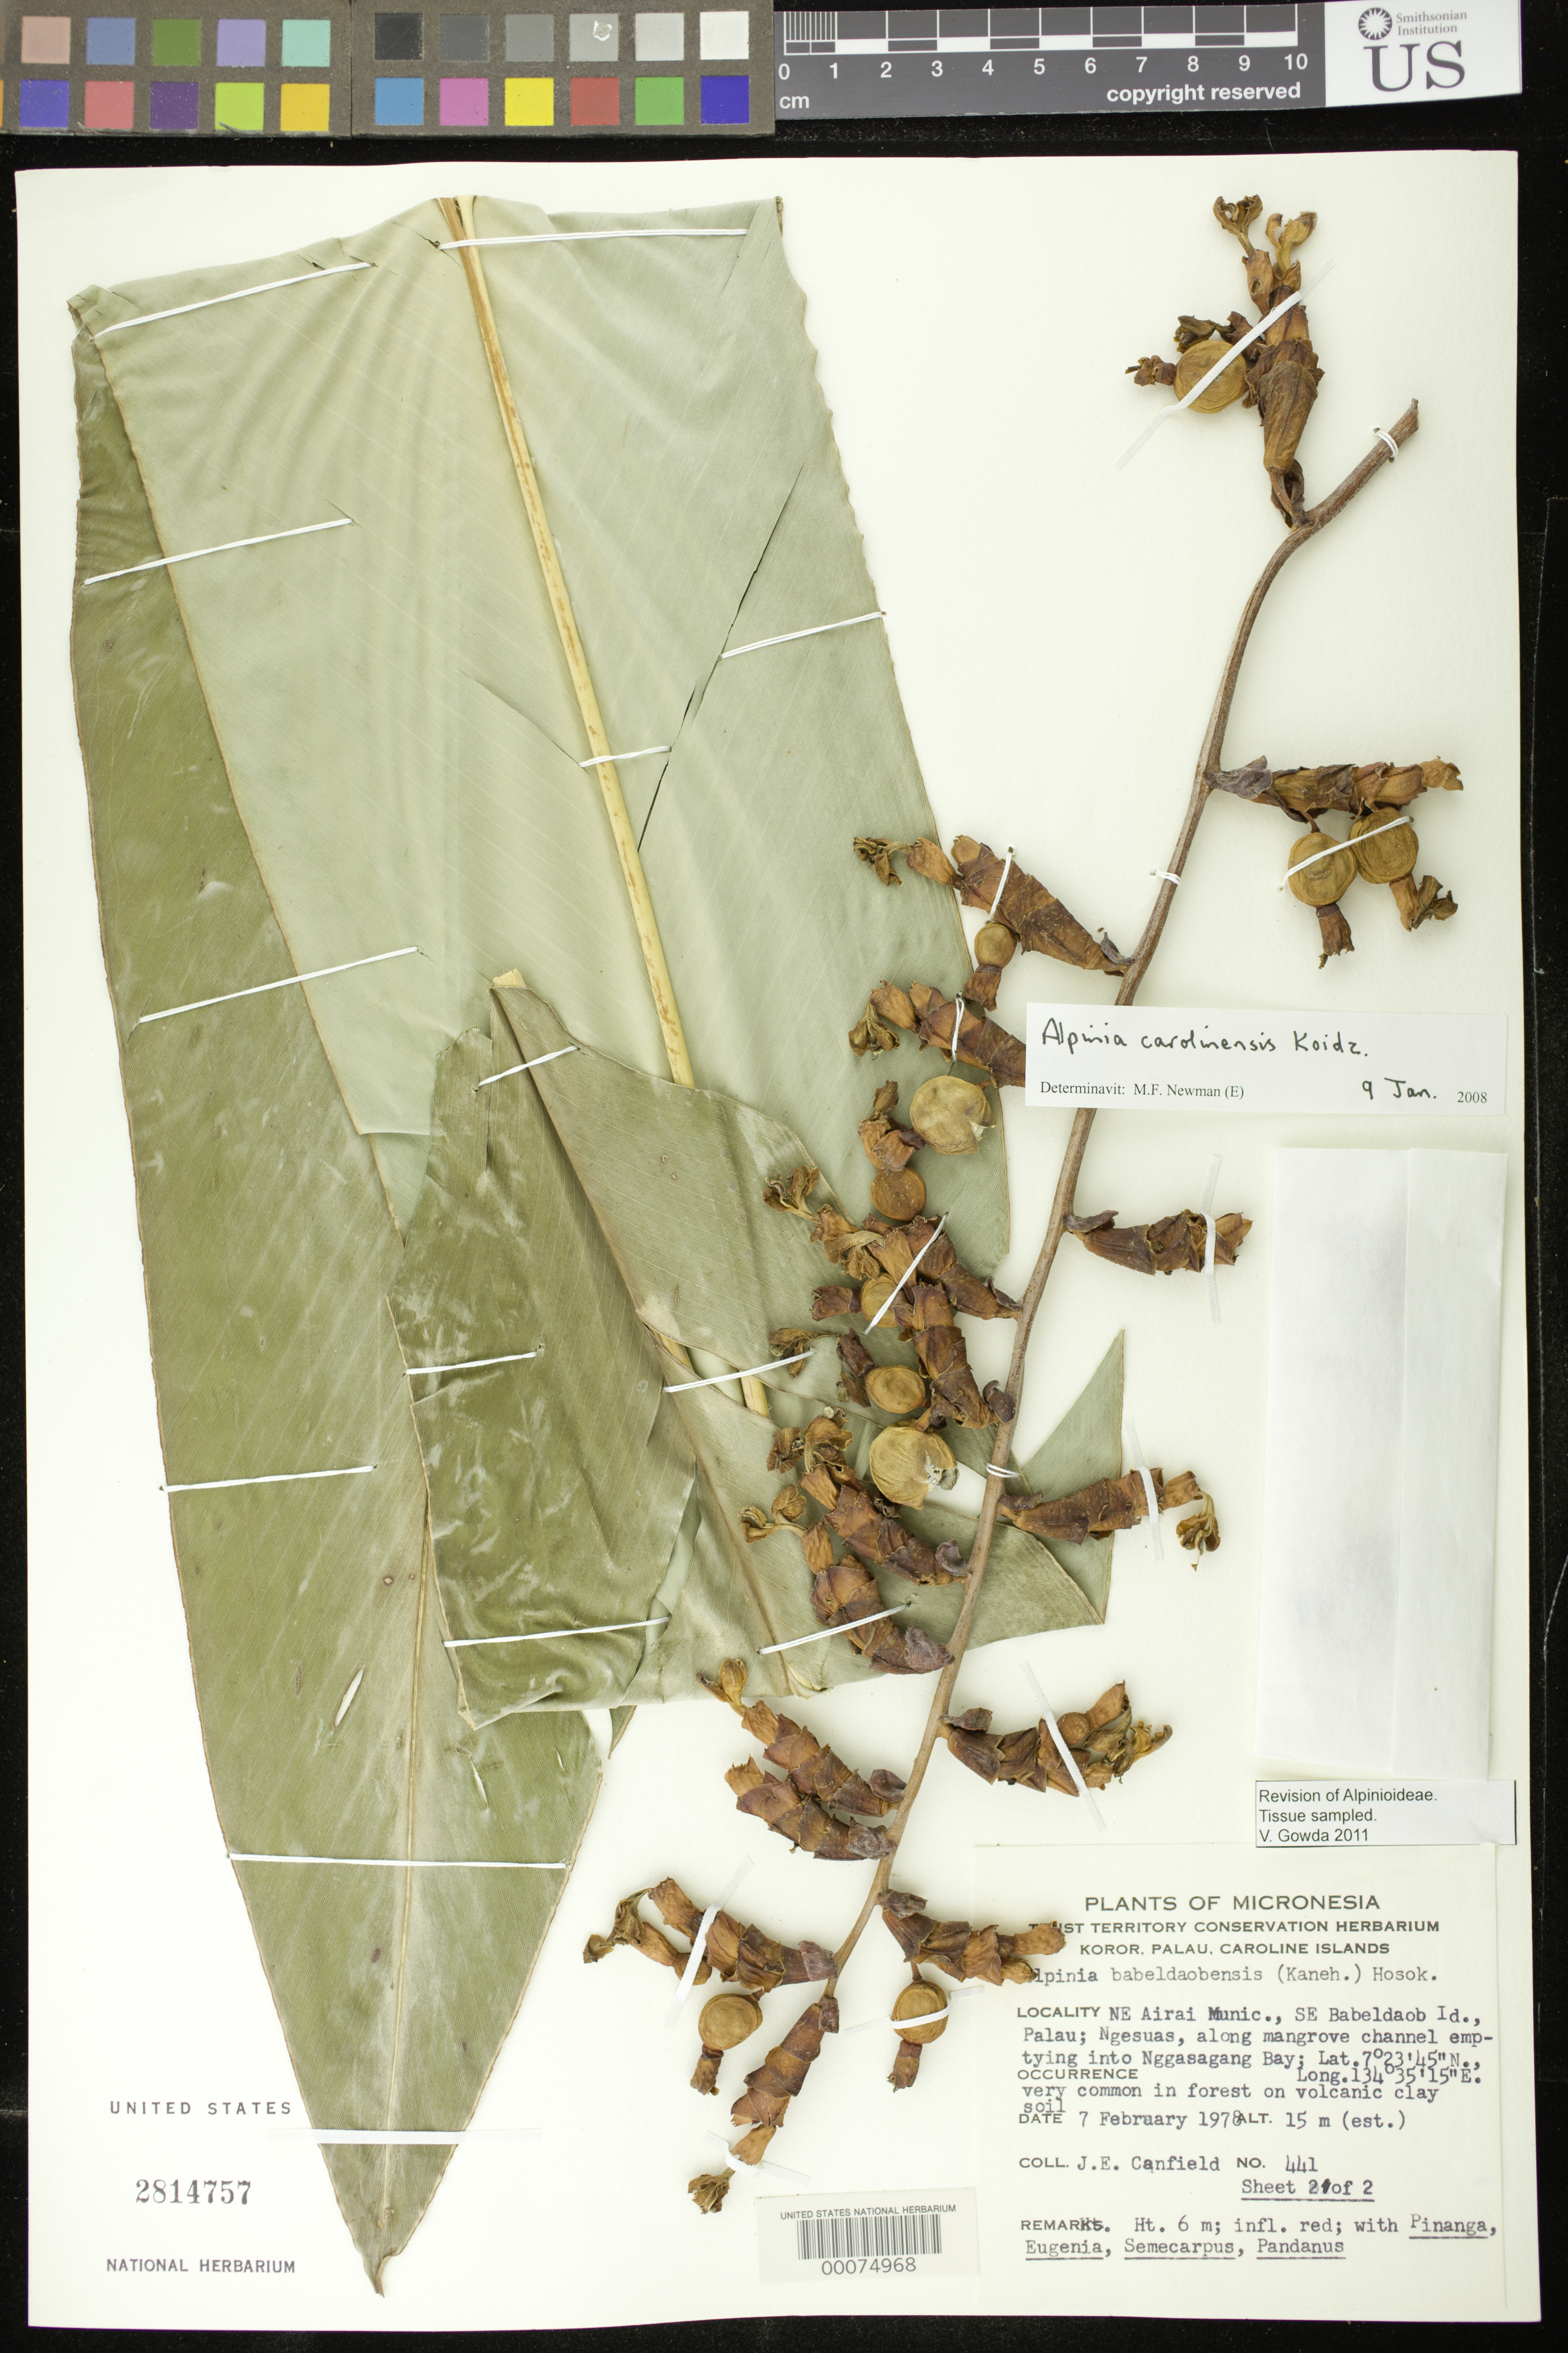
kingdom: Plantae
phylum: Tracheophyta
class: Liliopsida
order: Zingiberales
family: Zingiberaceae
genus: Alpinia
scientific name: Alpinia carolinensis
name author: Koidz.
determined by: Newman, M. F.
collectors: J. E. Canfield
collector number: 441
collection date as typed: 07 Feb 1978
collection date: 1978-02-07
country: Palau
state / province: Airai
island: Babeldaob [Babelthuap]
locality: SE Babeldaob I., Ngesuas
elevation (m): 15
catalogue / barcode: US 2814757